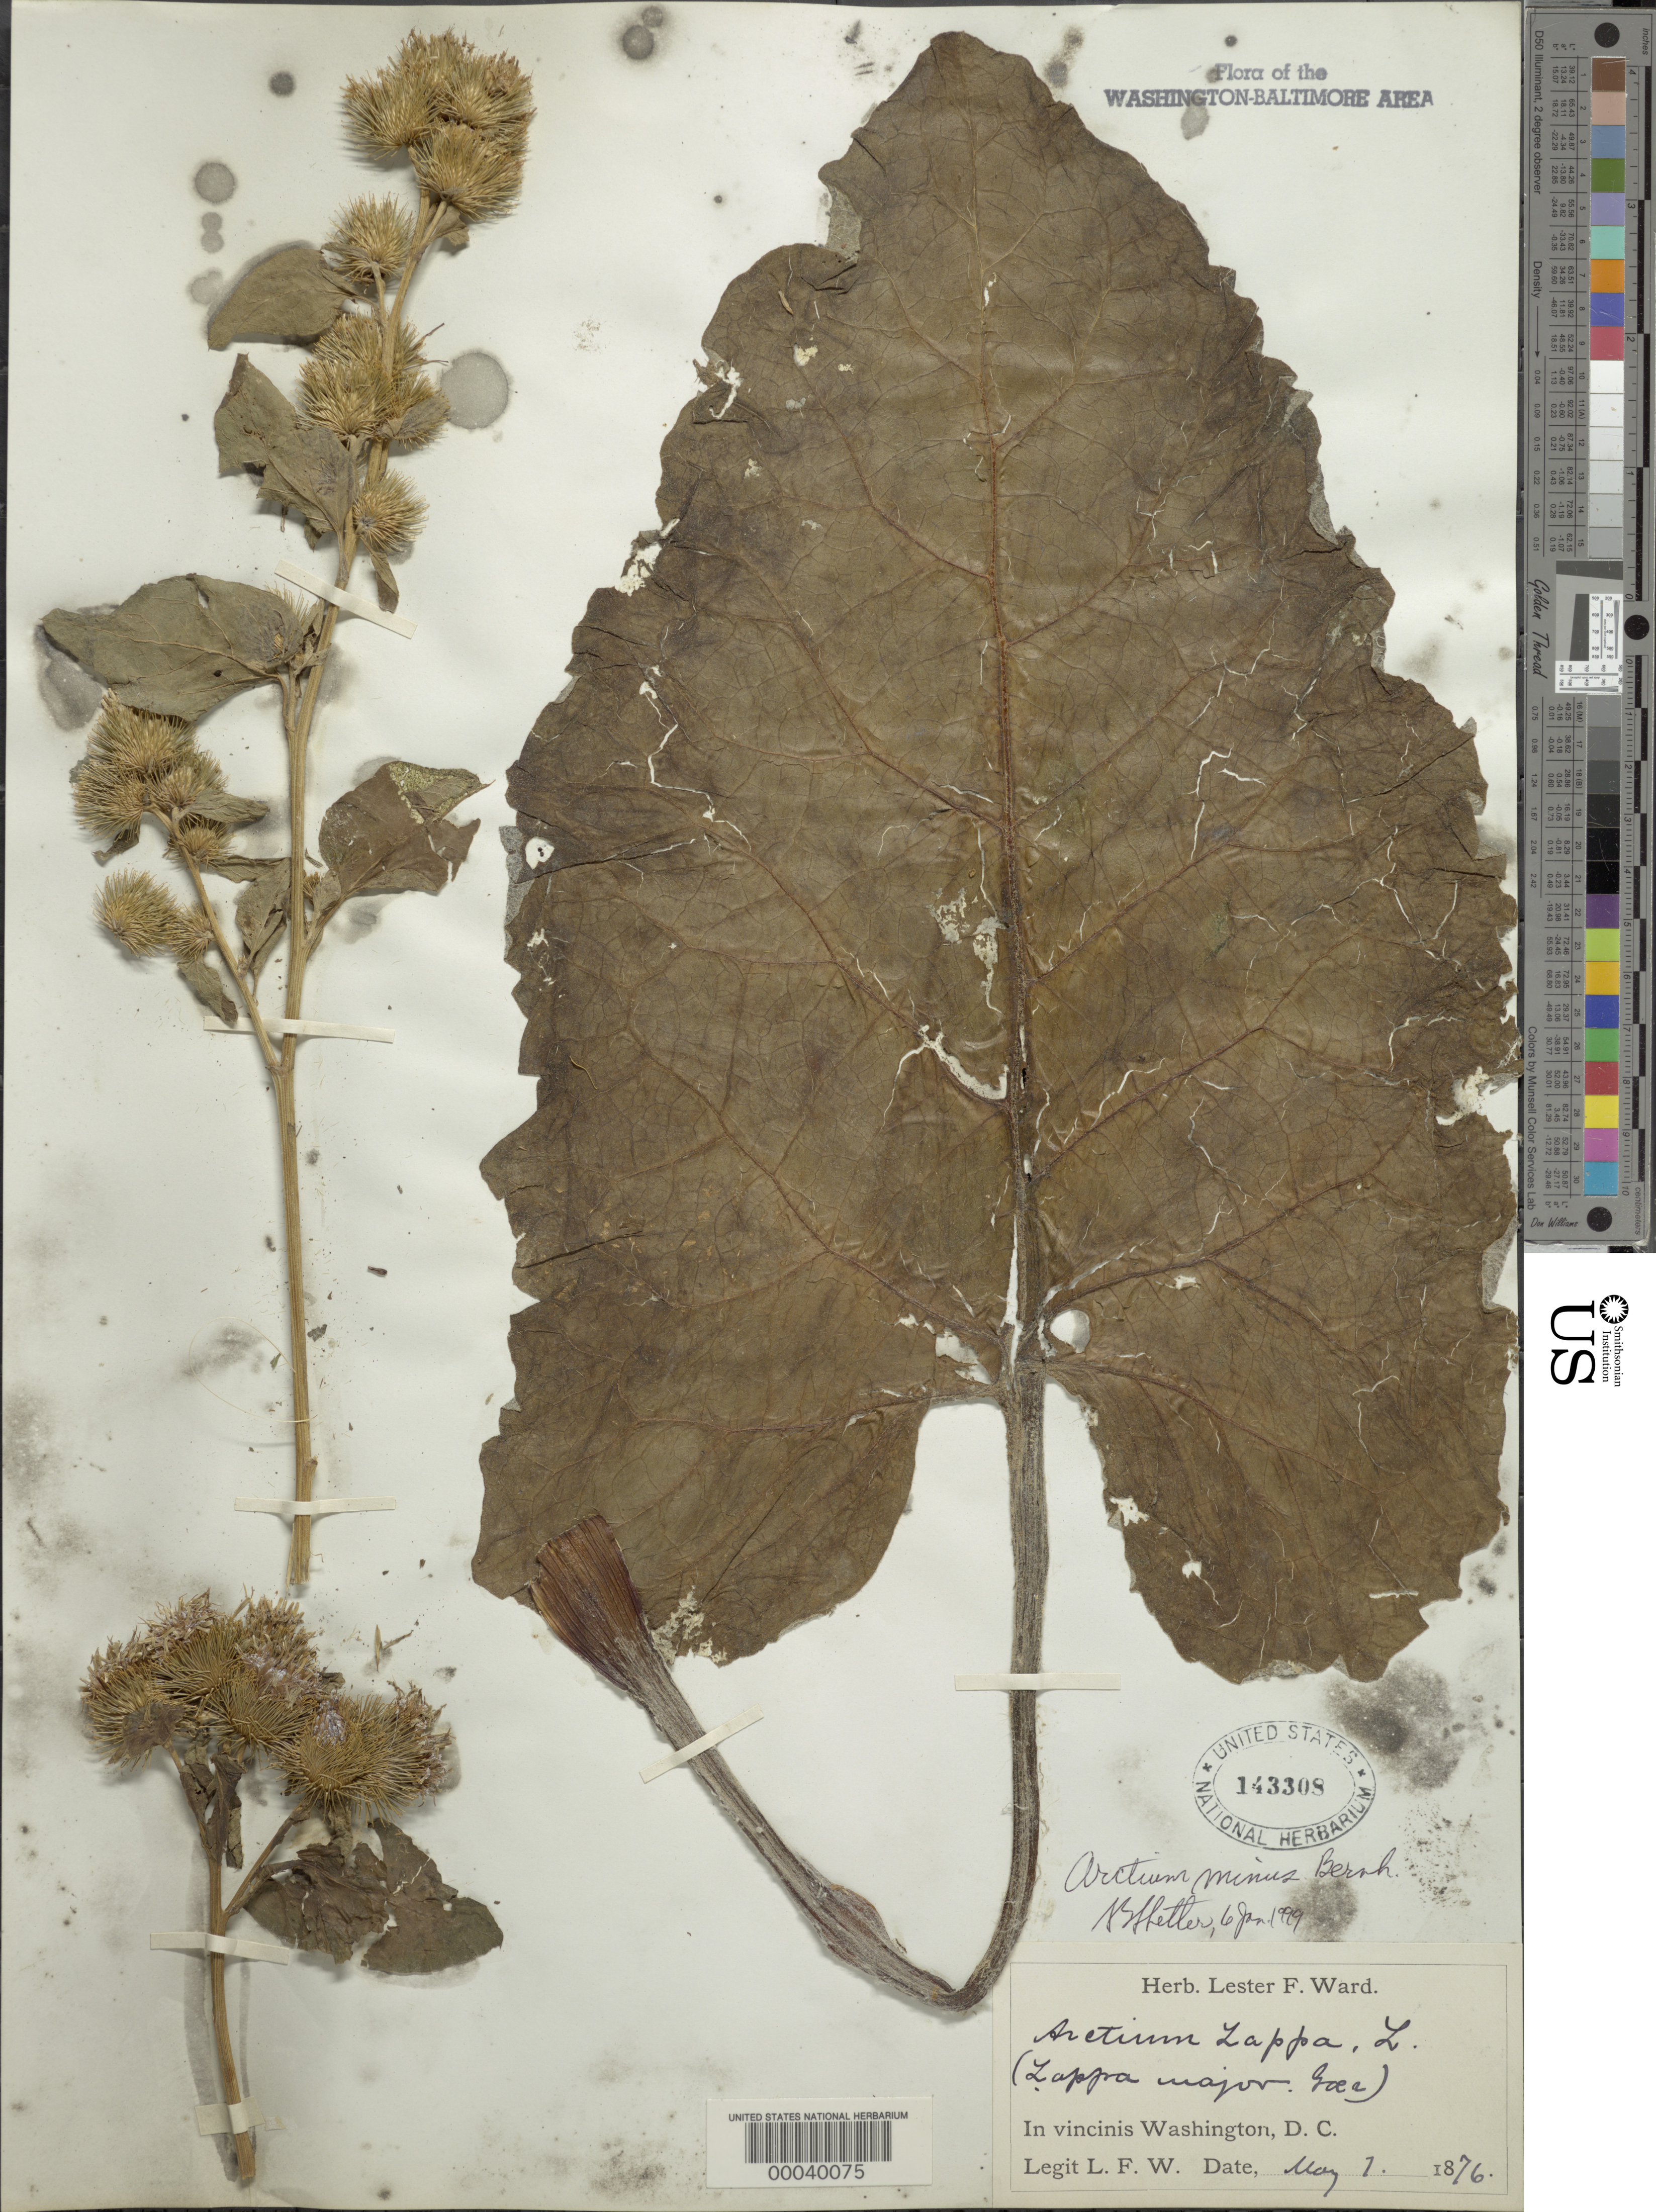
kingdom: Plantae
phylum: Tracheophyta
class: Magnoliopsida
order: Asterales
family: Asteraceae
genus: Arctium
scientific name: Arctium minus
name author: (Hill) Bernh.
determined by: Shetler, Stanwyn G., (US), NMNH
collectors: L. F. Ward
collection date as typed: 07 May 1876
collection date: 1876-05-07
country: United States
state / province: District of Columbia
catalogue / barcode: US 143308